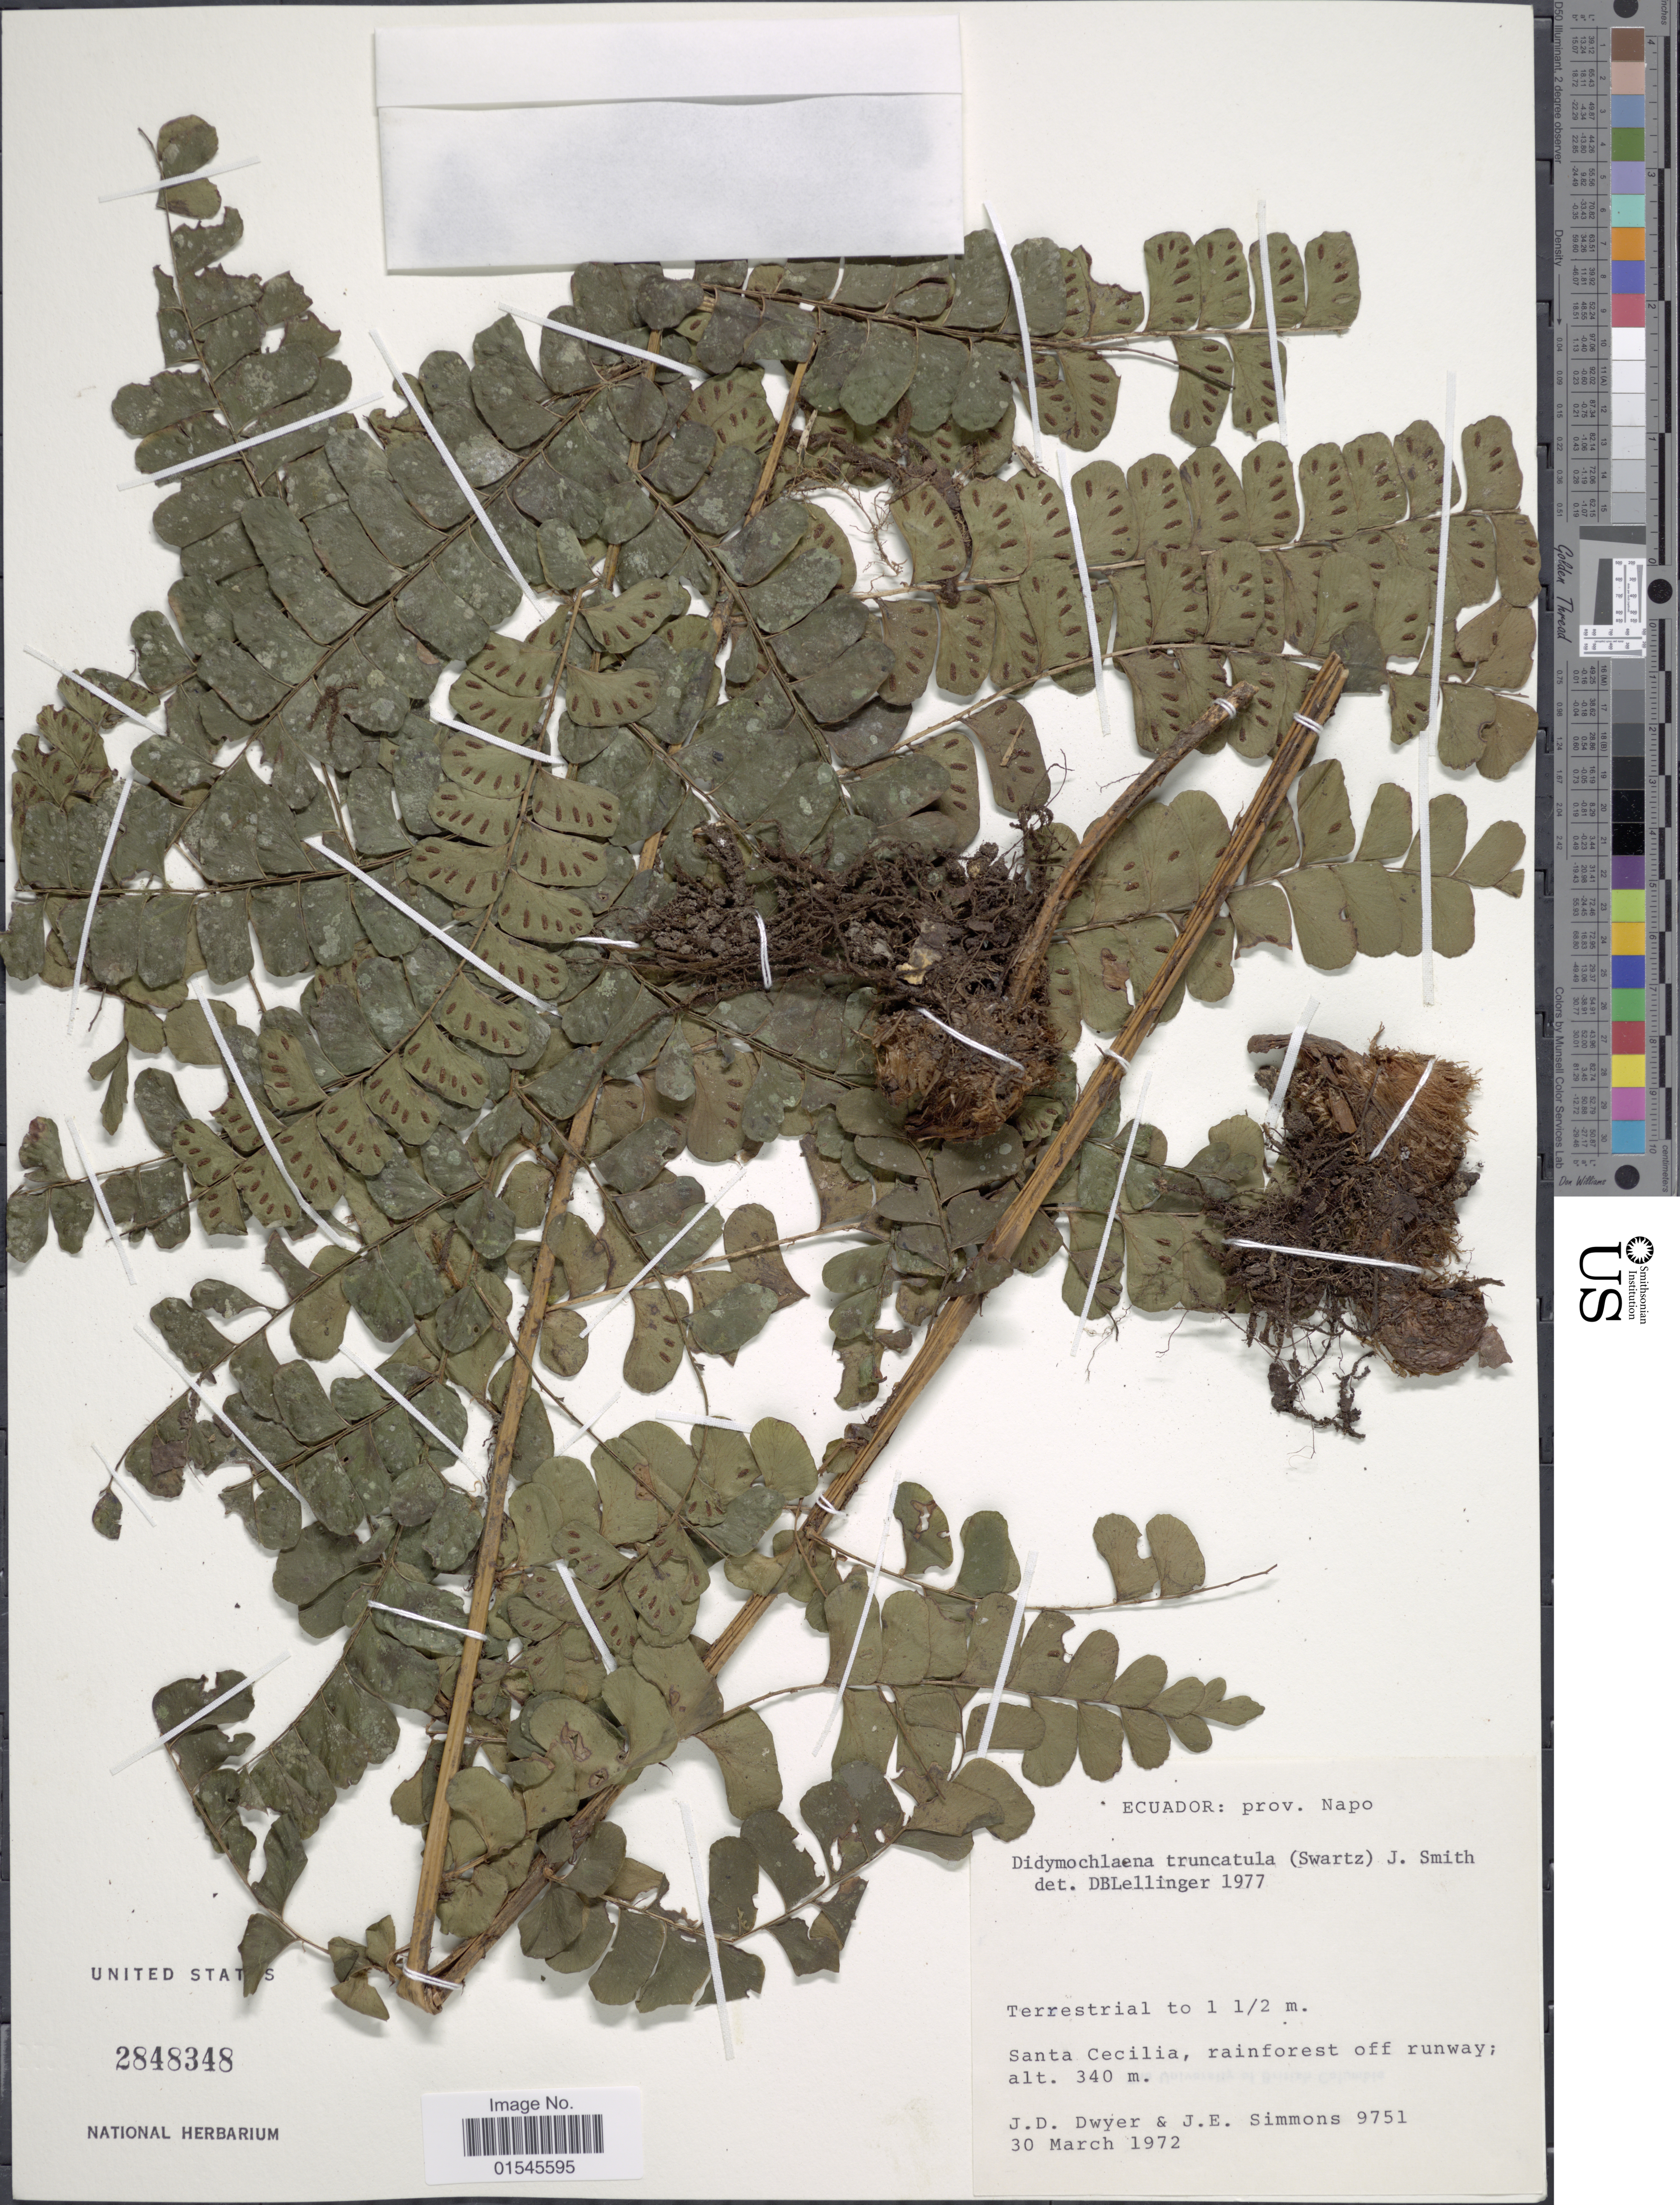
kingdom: Plantae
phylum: Tracheophyta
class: Polypodiopsida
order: Polypodiales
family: Didymochlaenaceae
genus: Didymochlaena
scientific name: Didymochlaena truncatula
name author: (Sw.) J. Sm.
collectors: J. D. Dwyer & J. Simmons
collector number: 9751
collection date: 1972-03-30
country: Ecuador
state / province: Napo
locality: Santa Cecilia, rainforest off runway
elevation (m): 340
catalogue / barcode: US 2848348